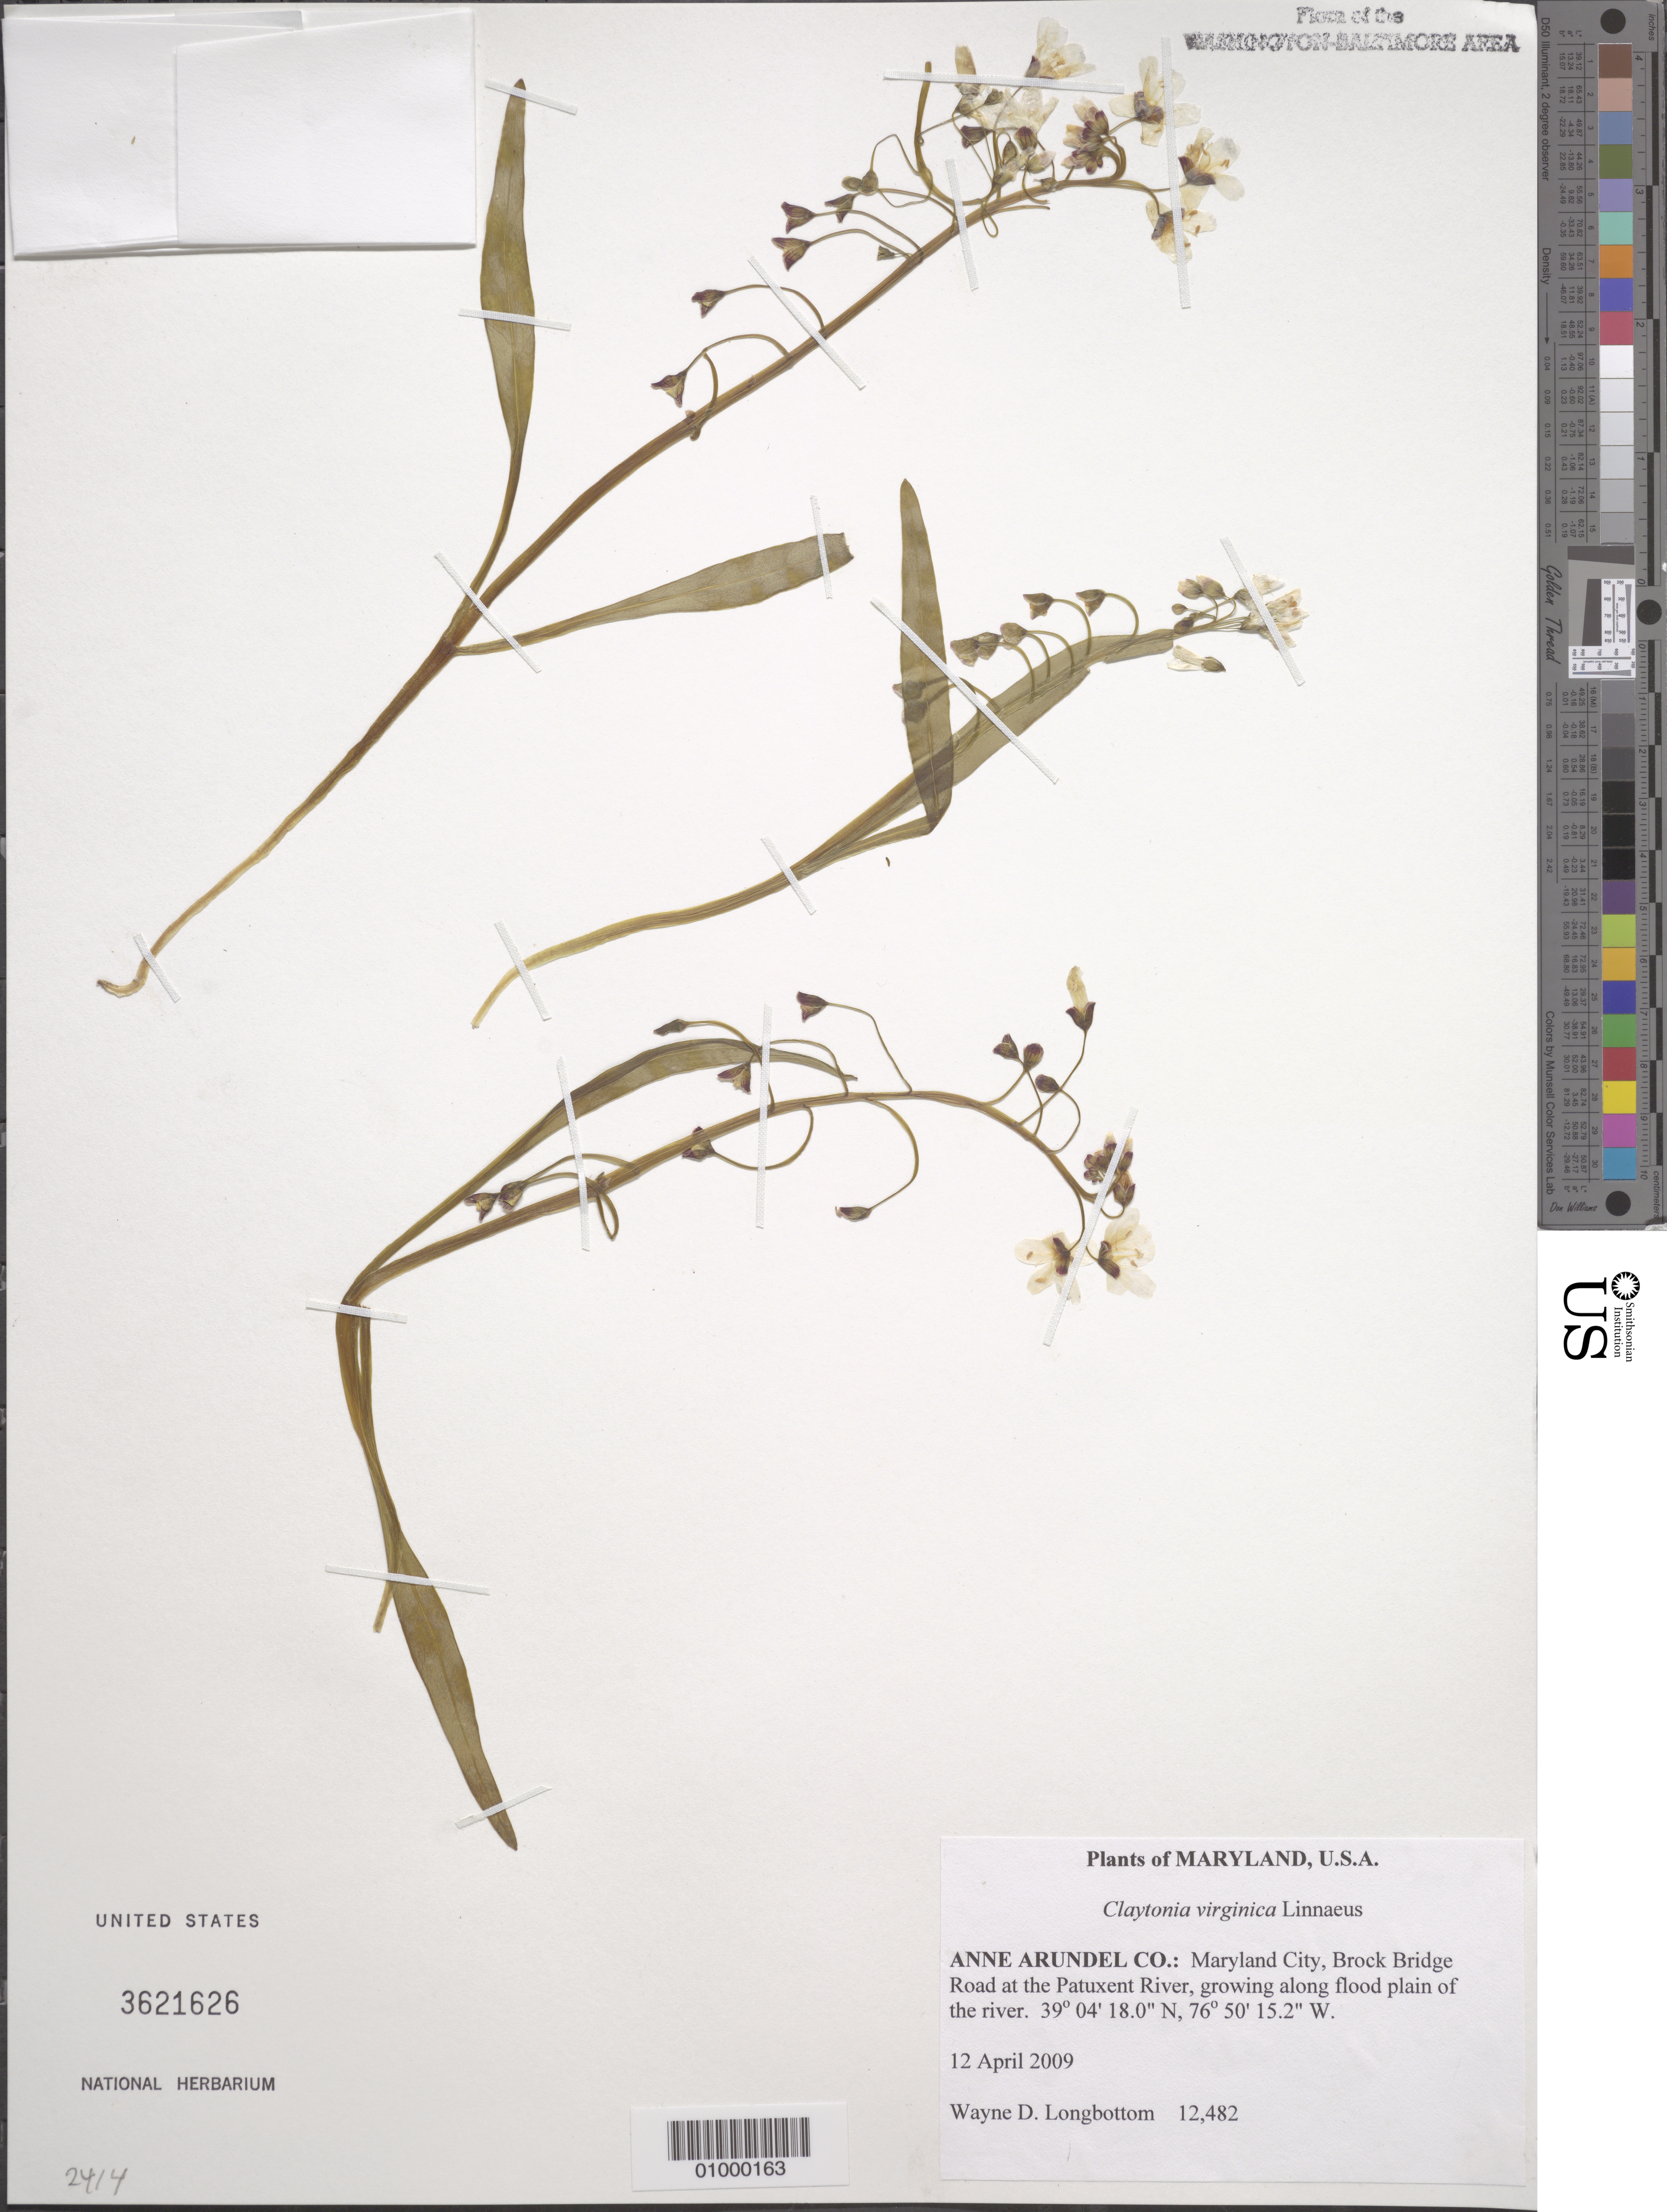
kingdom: Plantae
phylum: Tracheophyta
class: Magnoliopsida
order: Caryophyllales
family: Montiaceae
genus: Claytonia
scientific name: Claytonia virginica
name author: L.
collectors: W. D. Longbottom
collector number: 12482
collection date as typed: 12 April 2009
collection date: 2009-04-12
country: United States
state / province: Maryland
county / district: Anne Arundel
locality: Maryland City, Brock Bridge Road at the Patuxent River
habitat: growing along flood plain of the river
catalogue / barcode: US 3621626